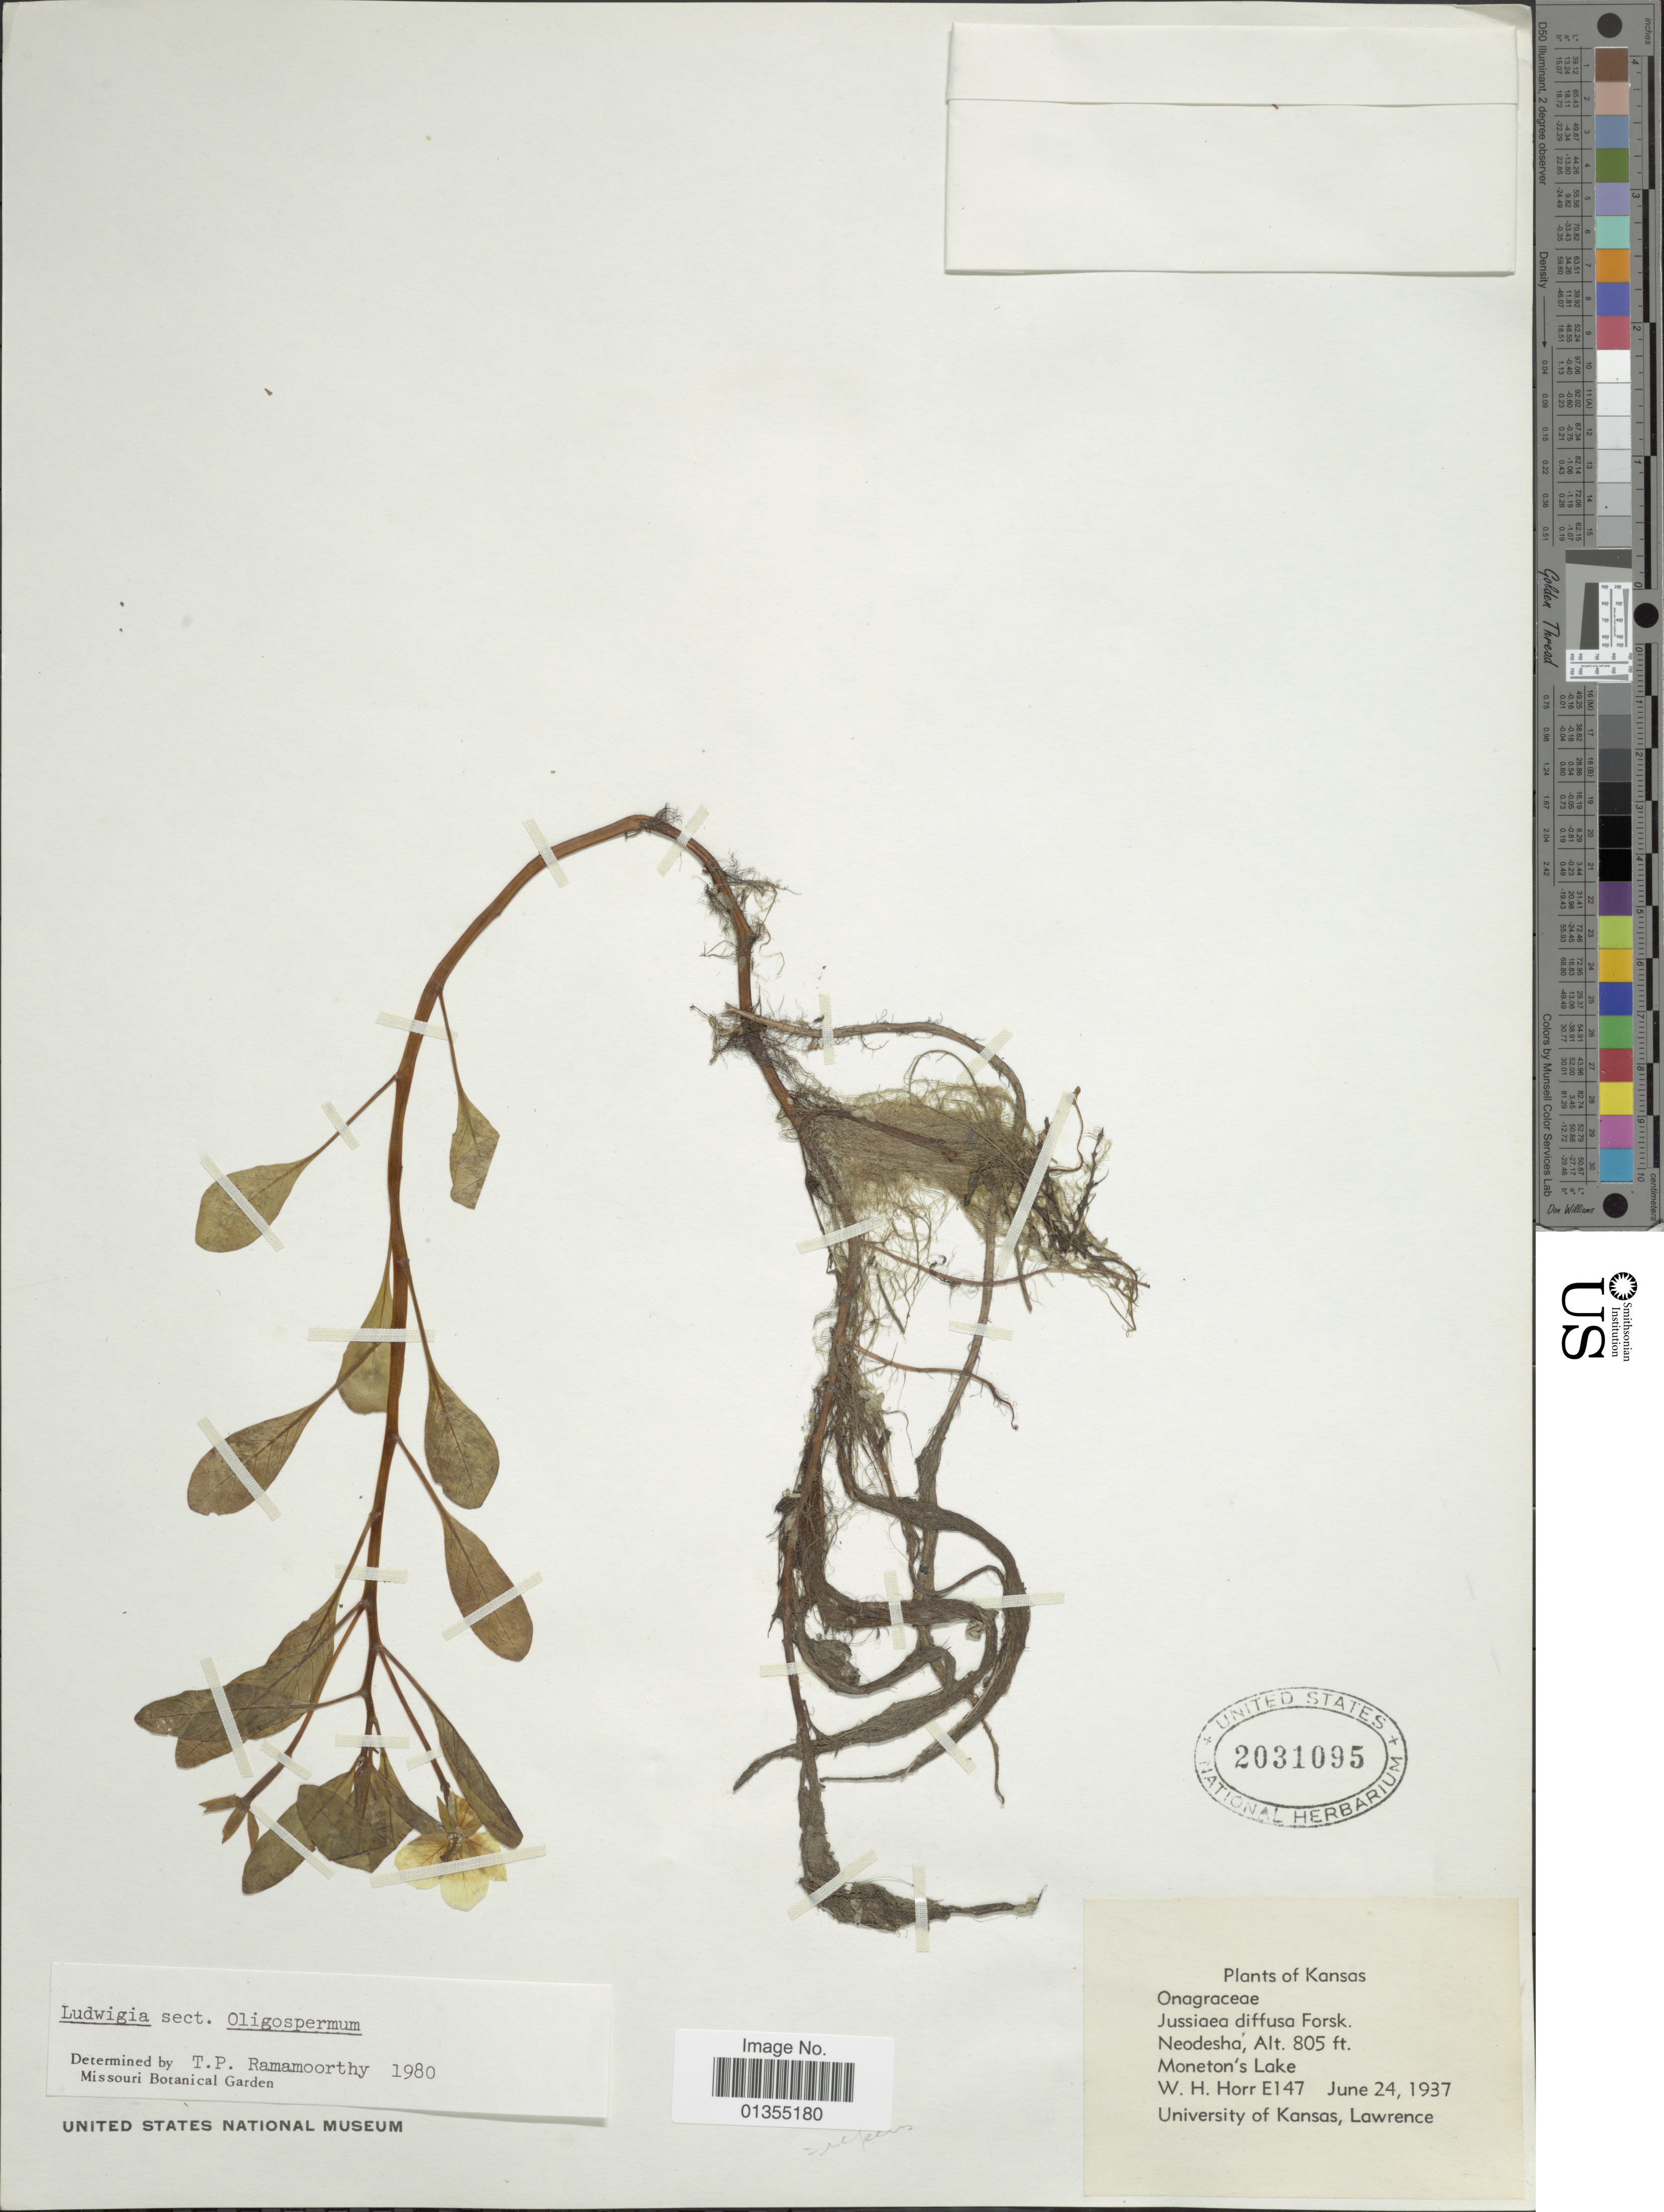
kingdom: Plantae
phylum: Tracheophyta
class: Magnoliopsida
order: Myrtales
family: Onagraceae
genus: Ludwigia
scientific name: Ludwigia stolonifera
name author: (Guill. & Perr.) P.H. Raven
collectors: W. H. Horr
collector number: E147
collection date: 1937-06-24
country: United States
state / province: Kansas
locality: Moneton's Lake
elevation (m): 245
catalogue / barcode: US 2031095